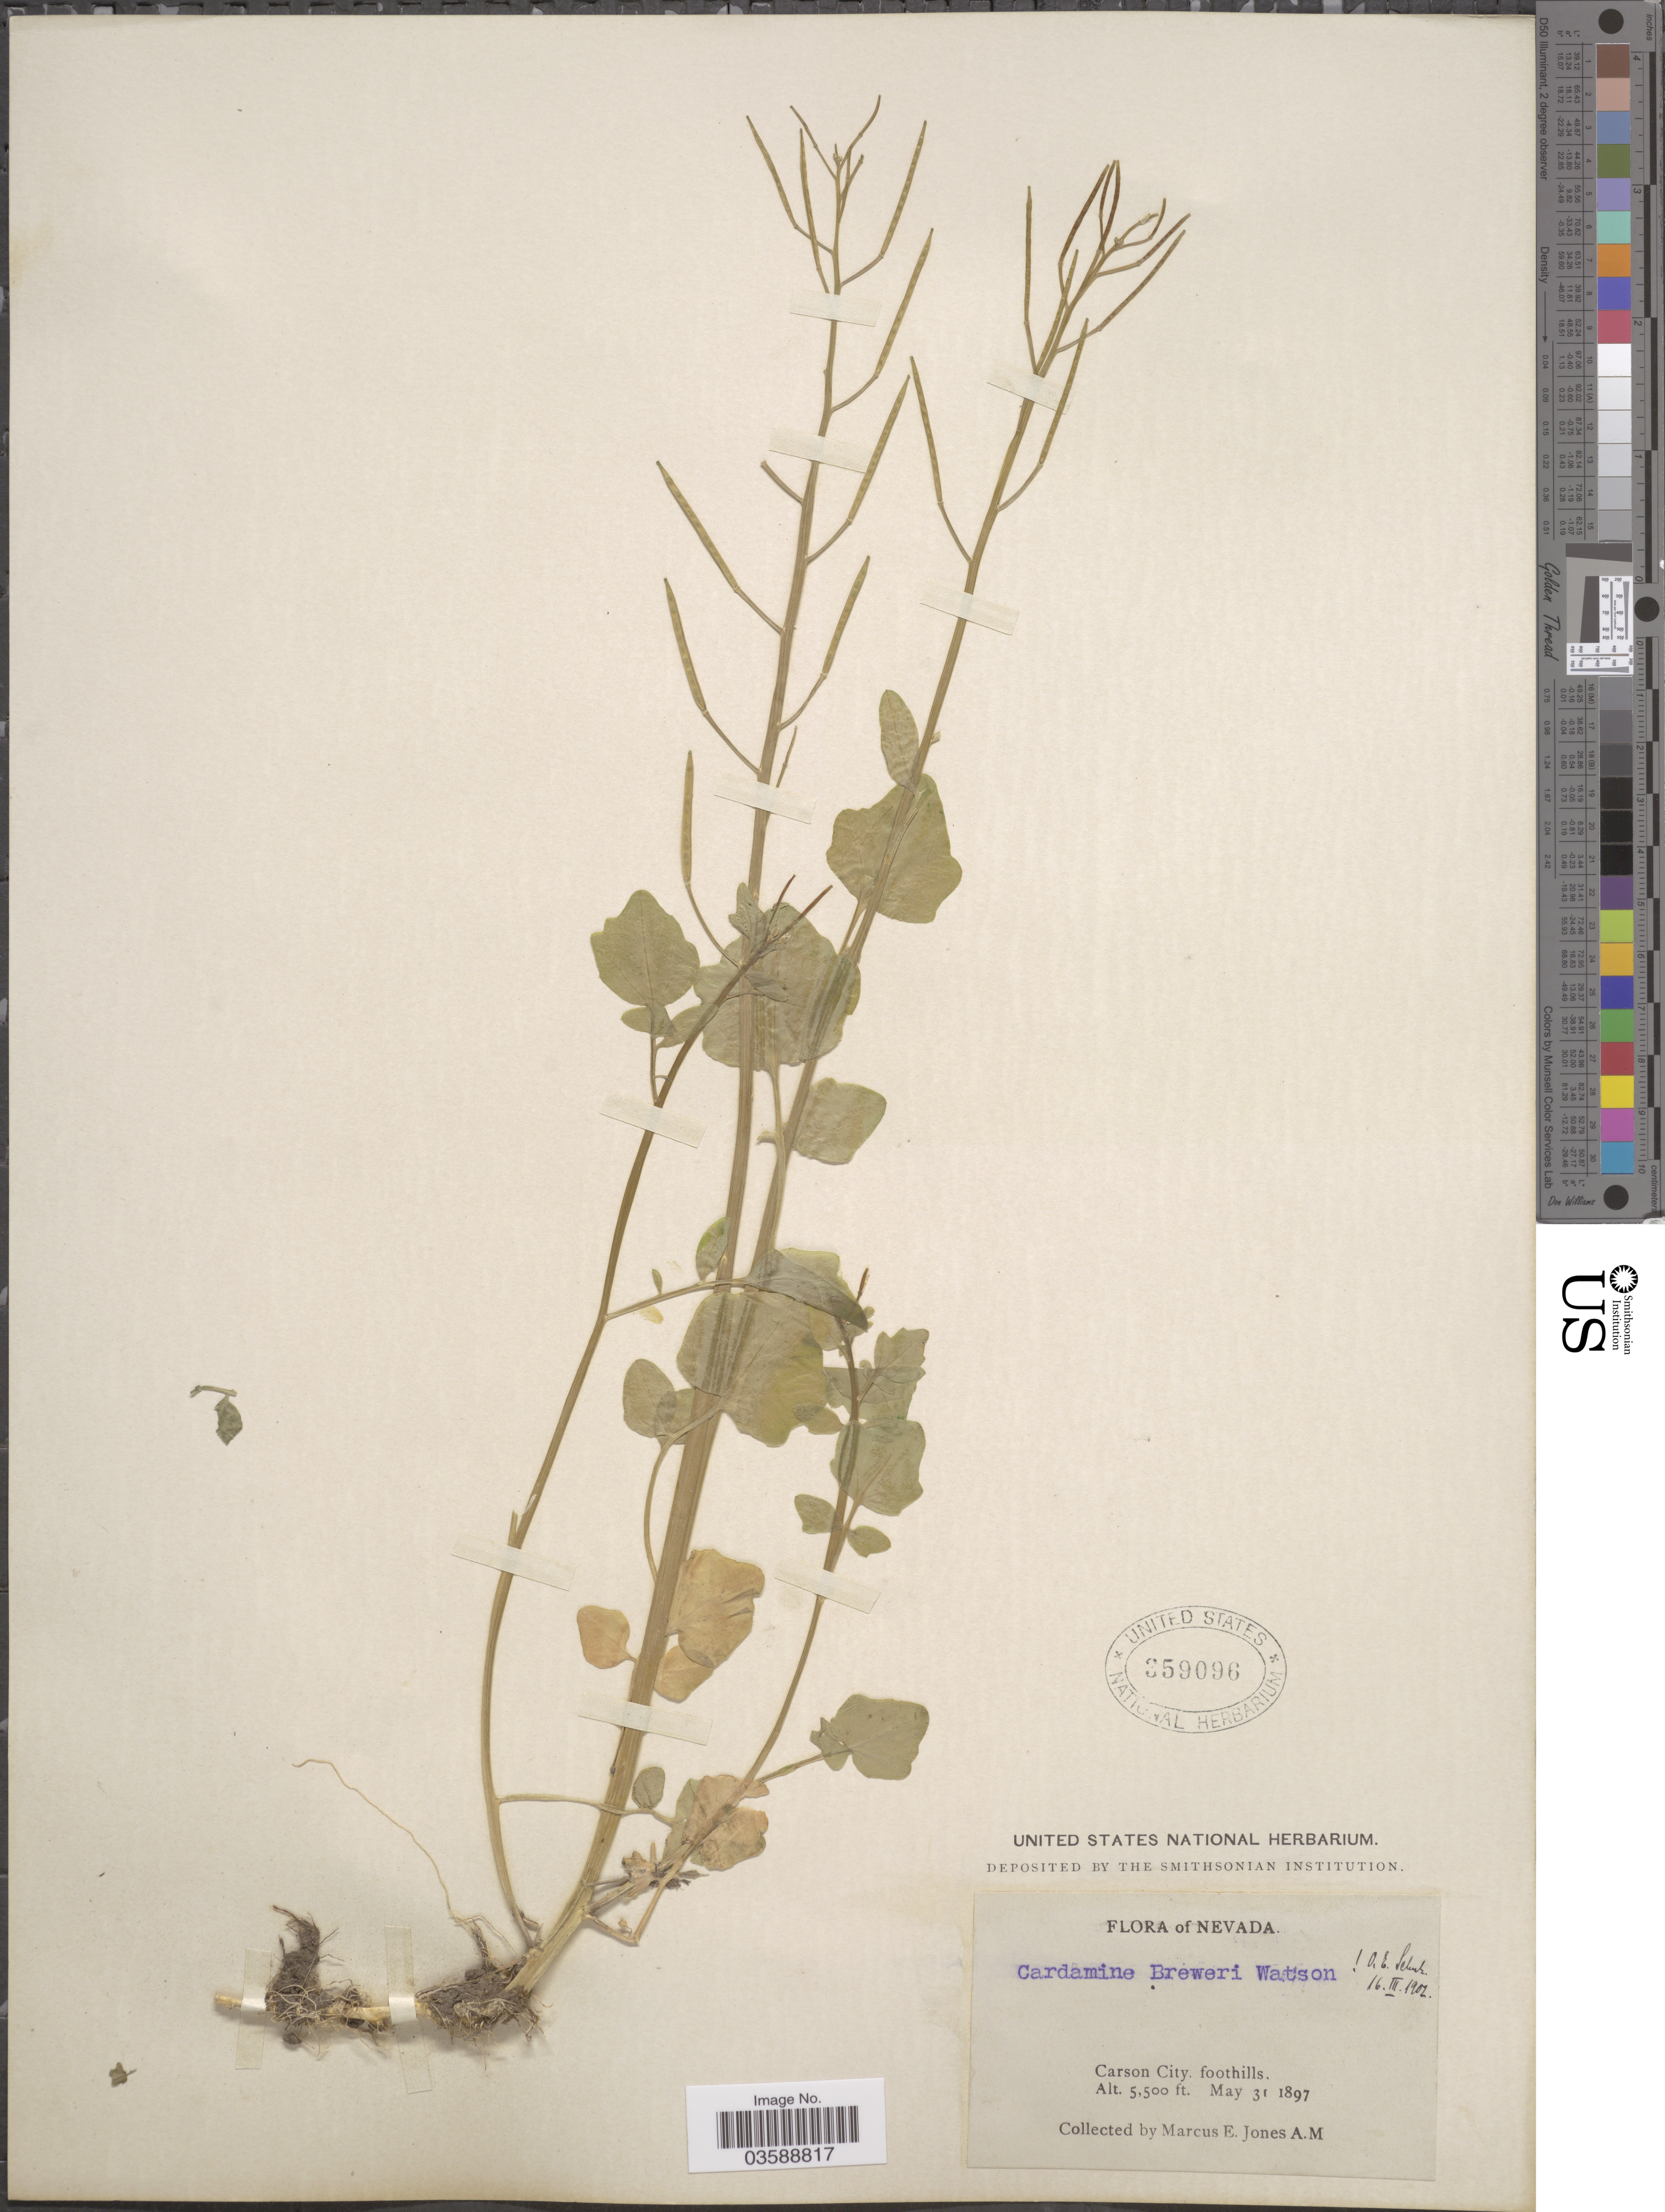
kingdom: Plantae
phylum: Tracheophyta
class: Magnoliopsida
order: Brassicales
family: Brassicaceae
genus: Cardamine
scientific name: Cardamine breweri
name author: S. Watson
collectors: M. E. Jones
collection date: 1897-05-31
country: United States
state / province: Nevada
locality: Carson City. foothills.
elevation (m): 1676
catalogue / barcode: US 359096